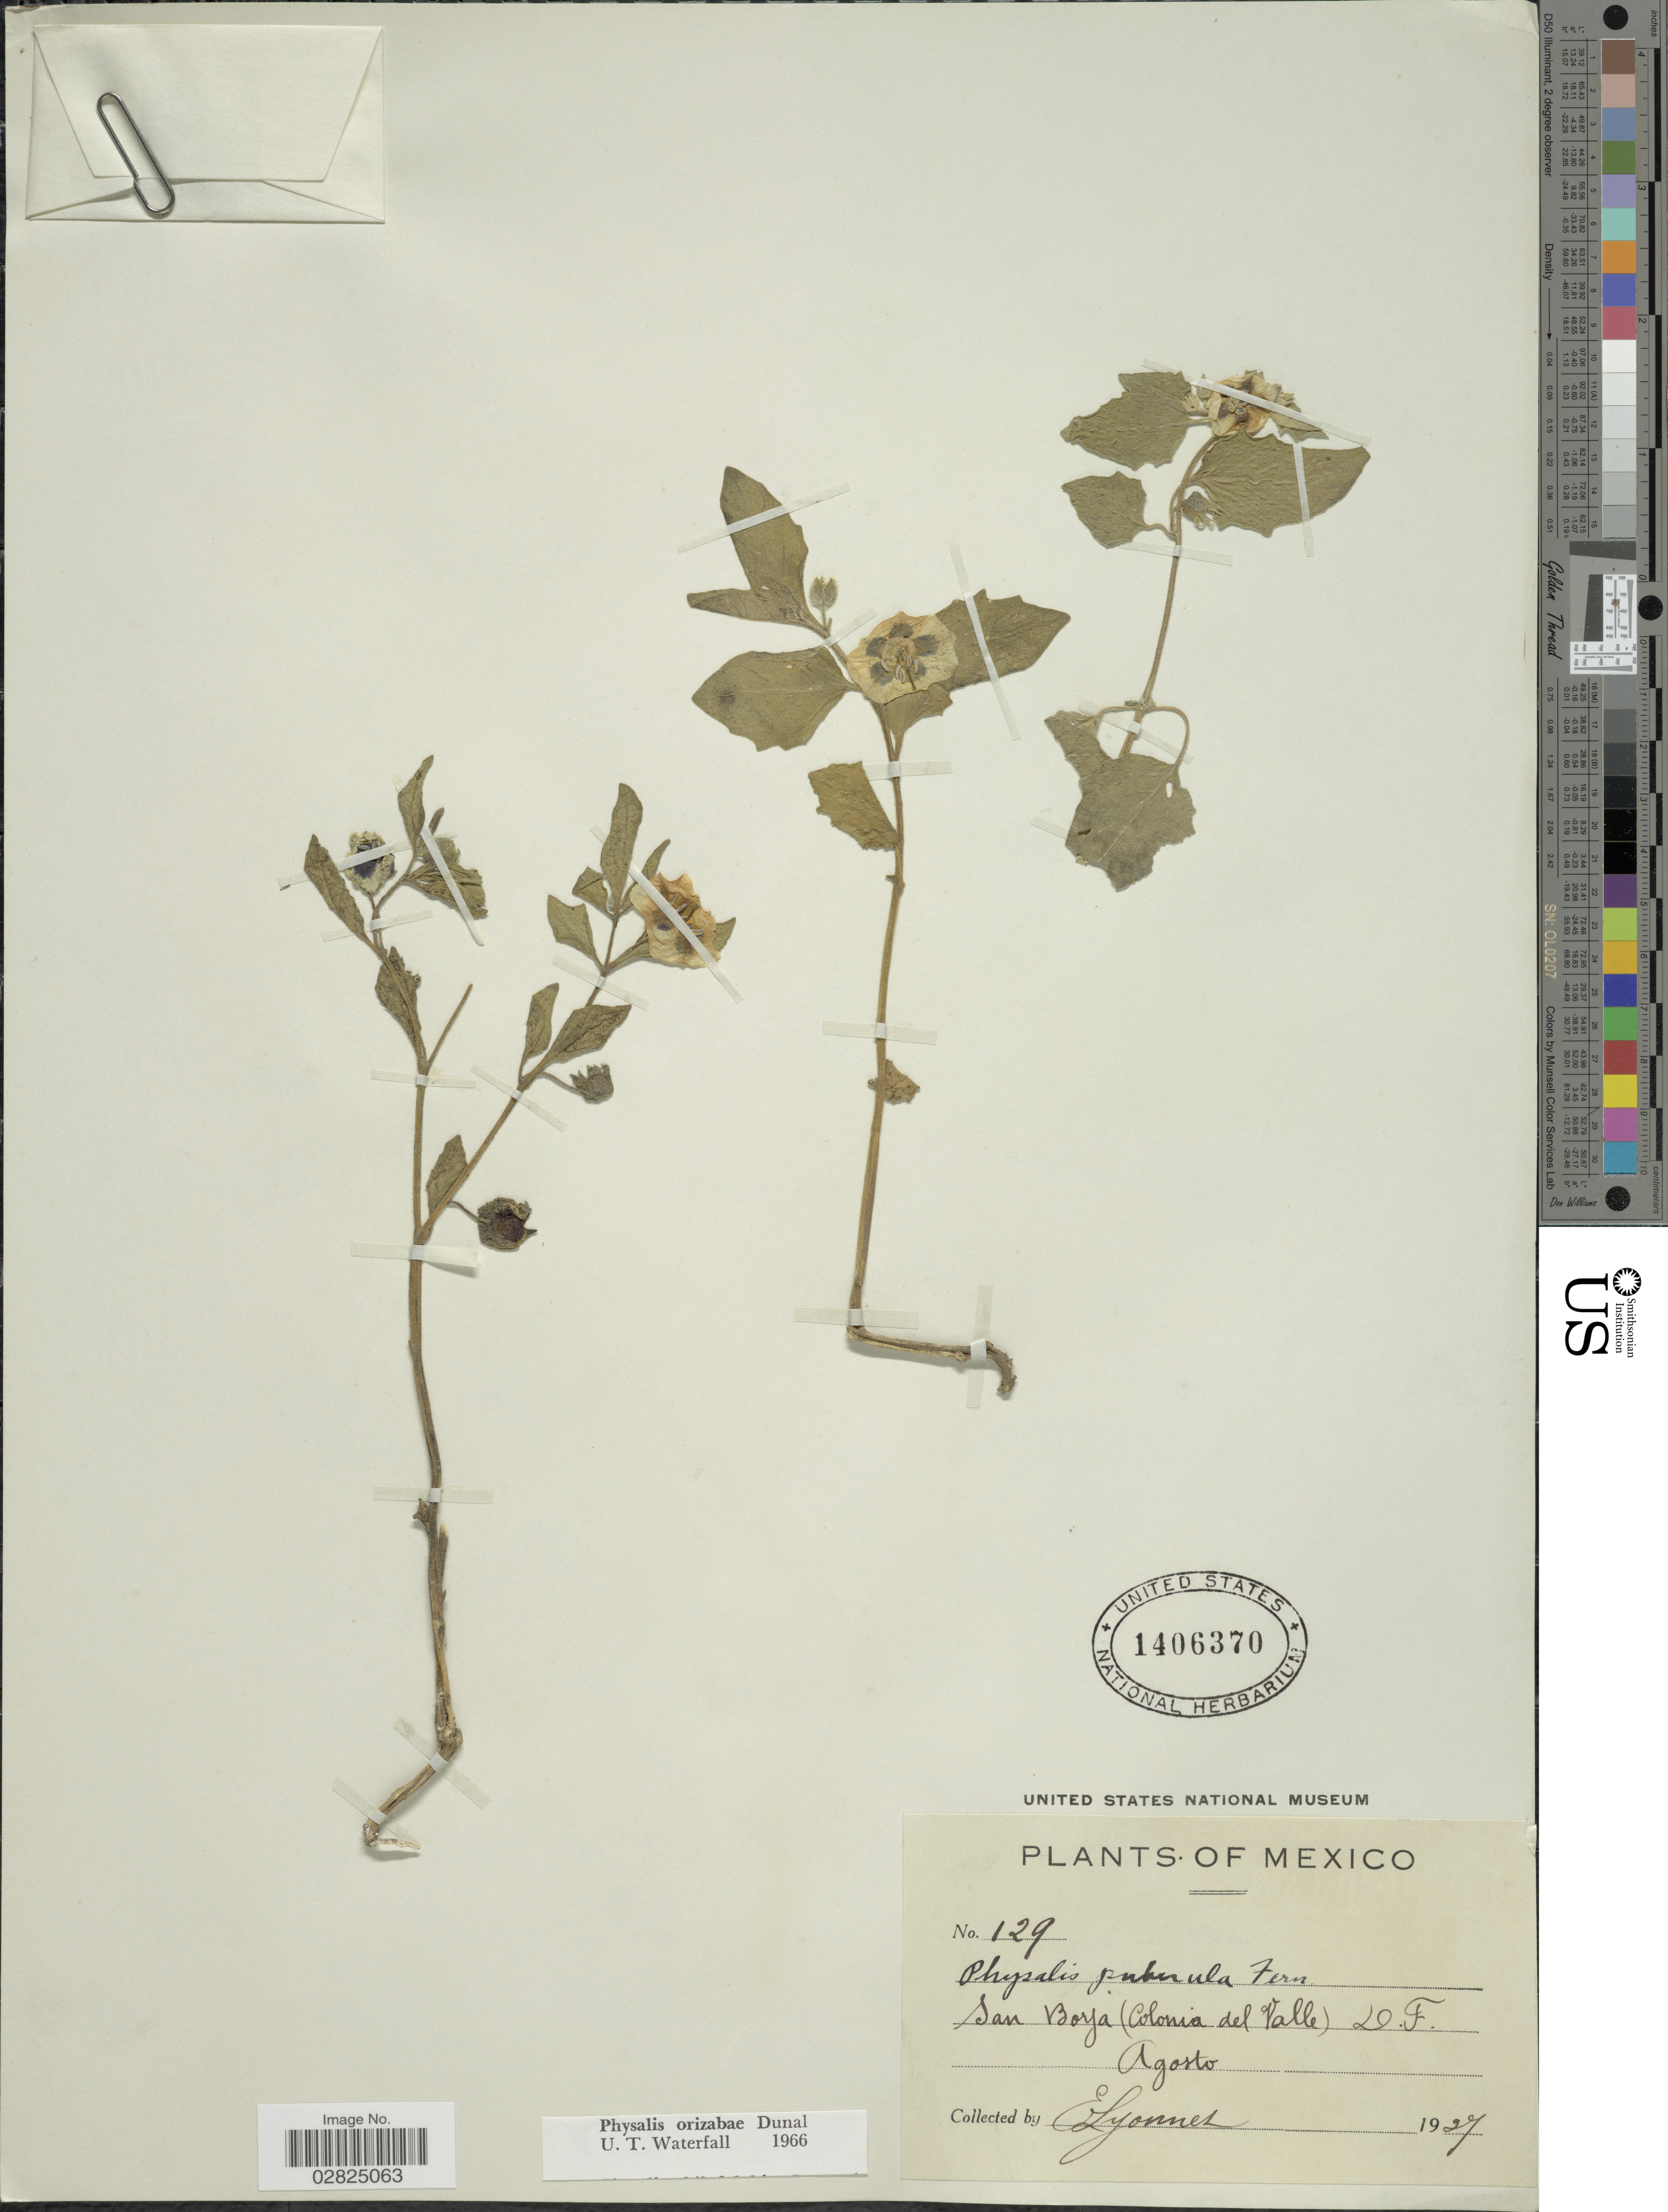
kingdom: Plantae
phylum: Tracheophyta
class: Magnoliopsida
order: Solanales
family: Solanaceae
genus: Physalis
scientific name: Physalis orizabae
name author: Dunal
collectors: E. Lyonnet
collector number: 129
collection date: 1927-08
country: Mexico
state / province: Distrito Federal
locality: San Borja (Colonia del Valle).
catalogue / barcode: US 1406370